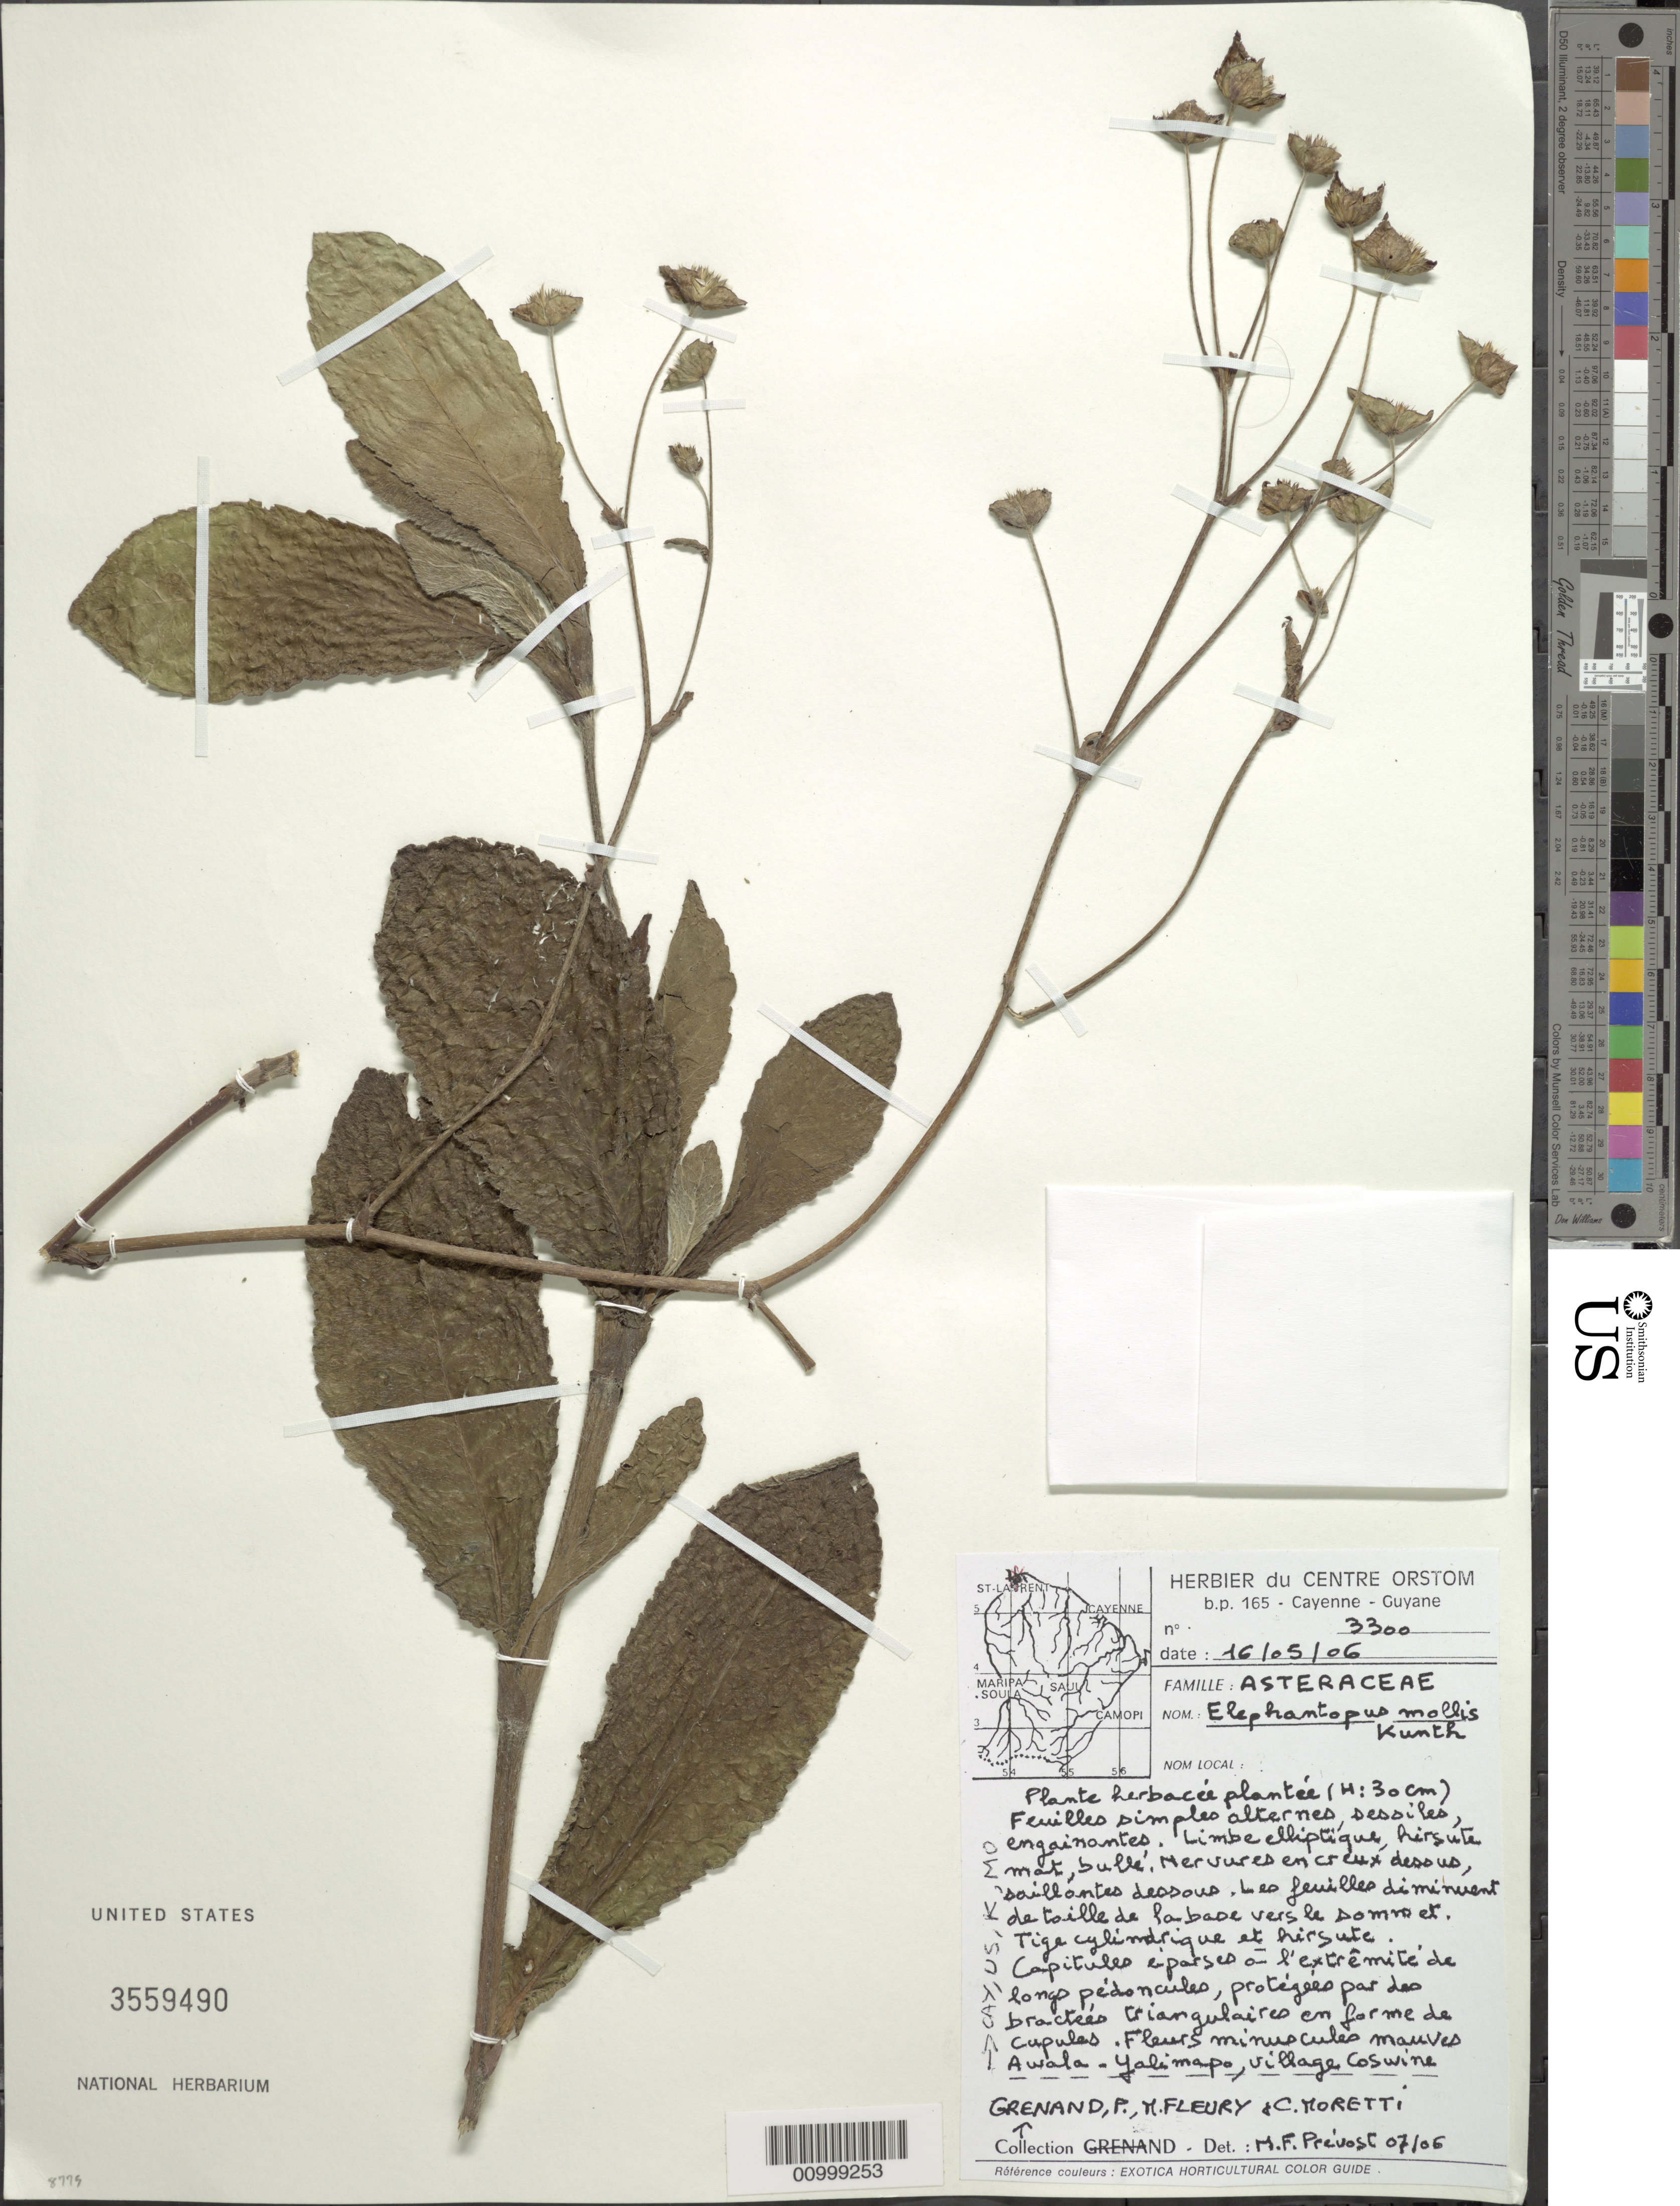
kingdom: Plantae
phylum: Tracheophyta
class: Magnoliopsida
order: Asterales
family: Asteraceae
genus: Elephantopus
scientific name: Elephantopus mollis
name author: Kunth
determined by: Prévost, M.-F.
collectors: P. Grenand, M. Fleury & C. Moretti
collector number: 3300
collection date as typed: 16-May-06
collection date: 2006-05-16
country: French Guiana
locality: Awala-Yalimapo, village Coswine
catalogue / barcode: US 3559490